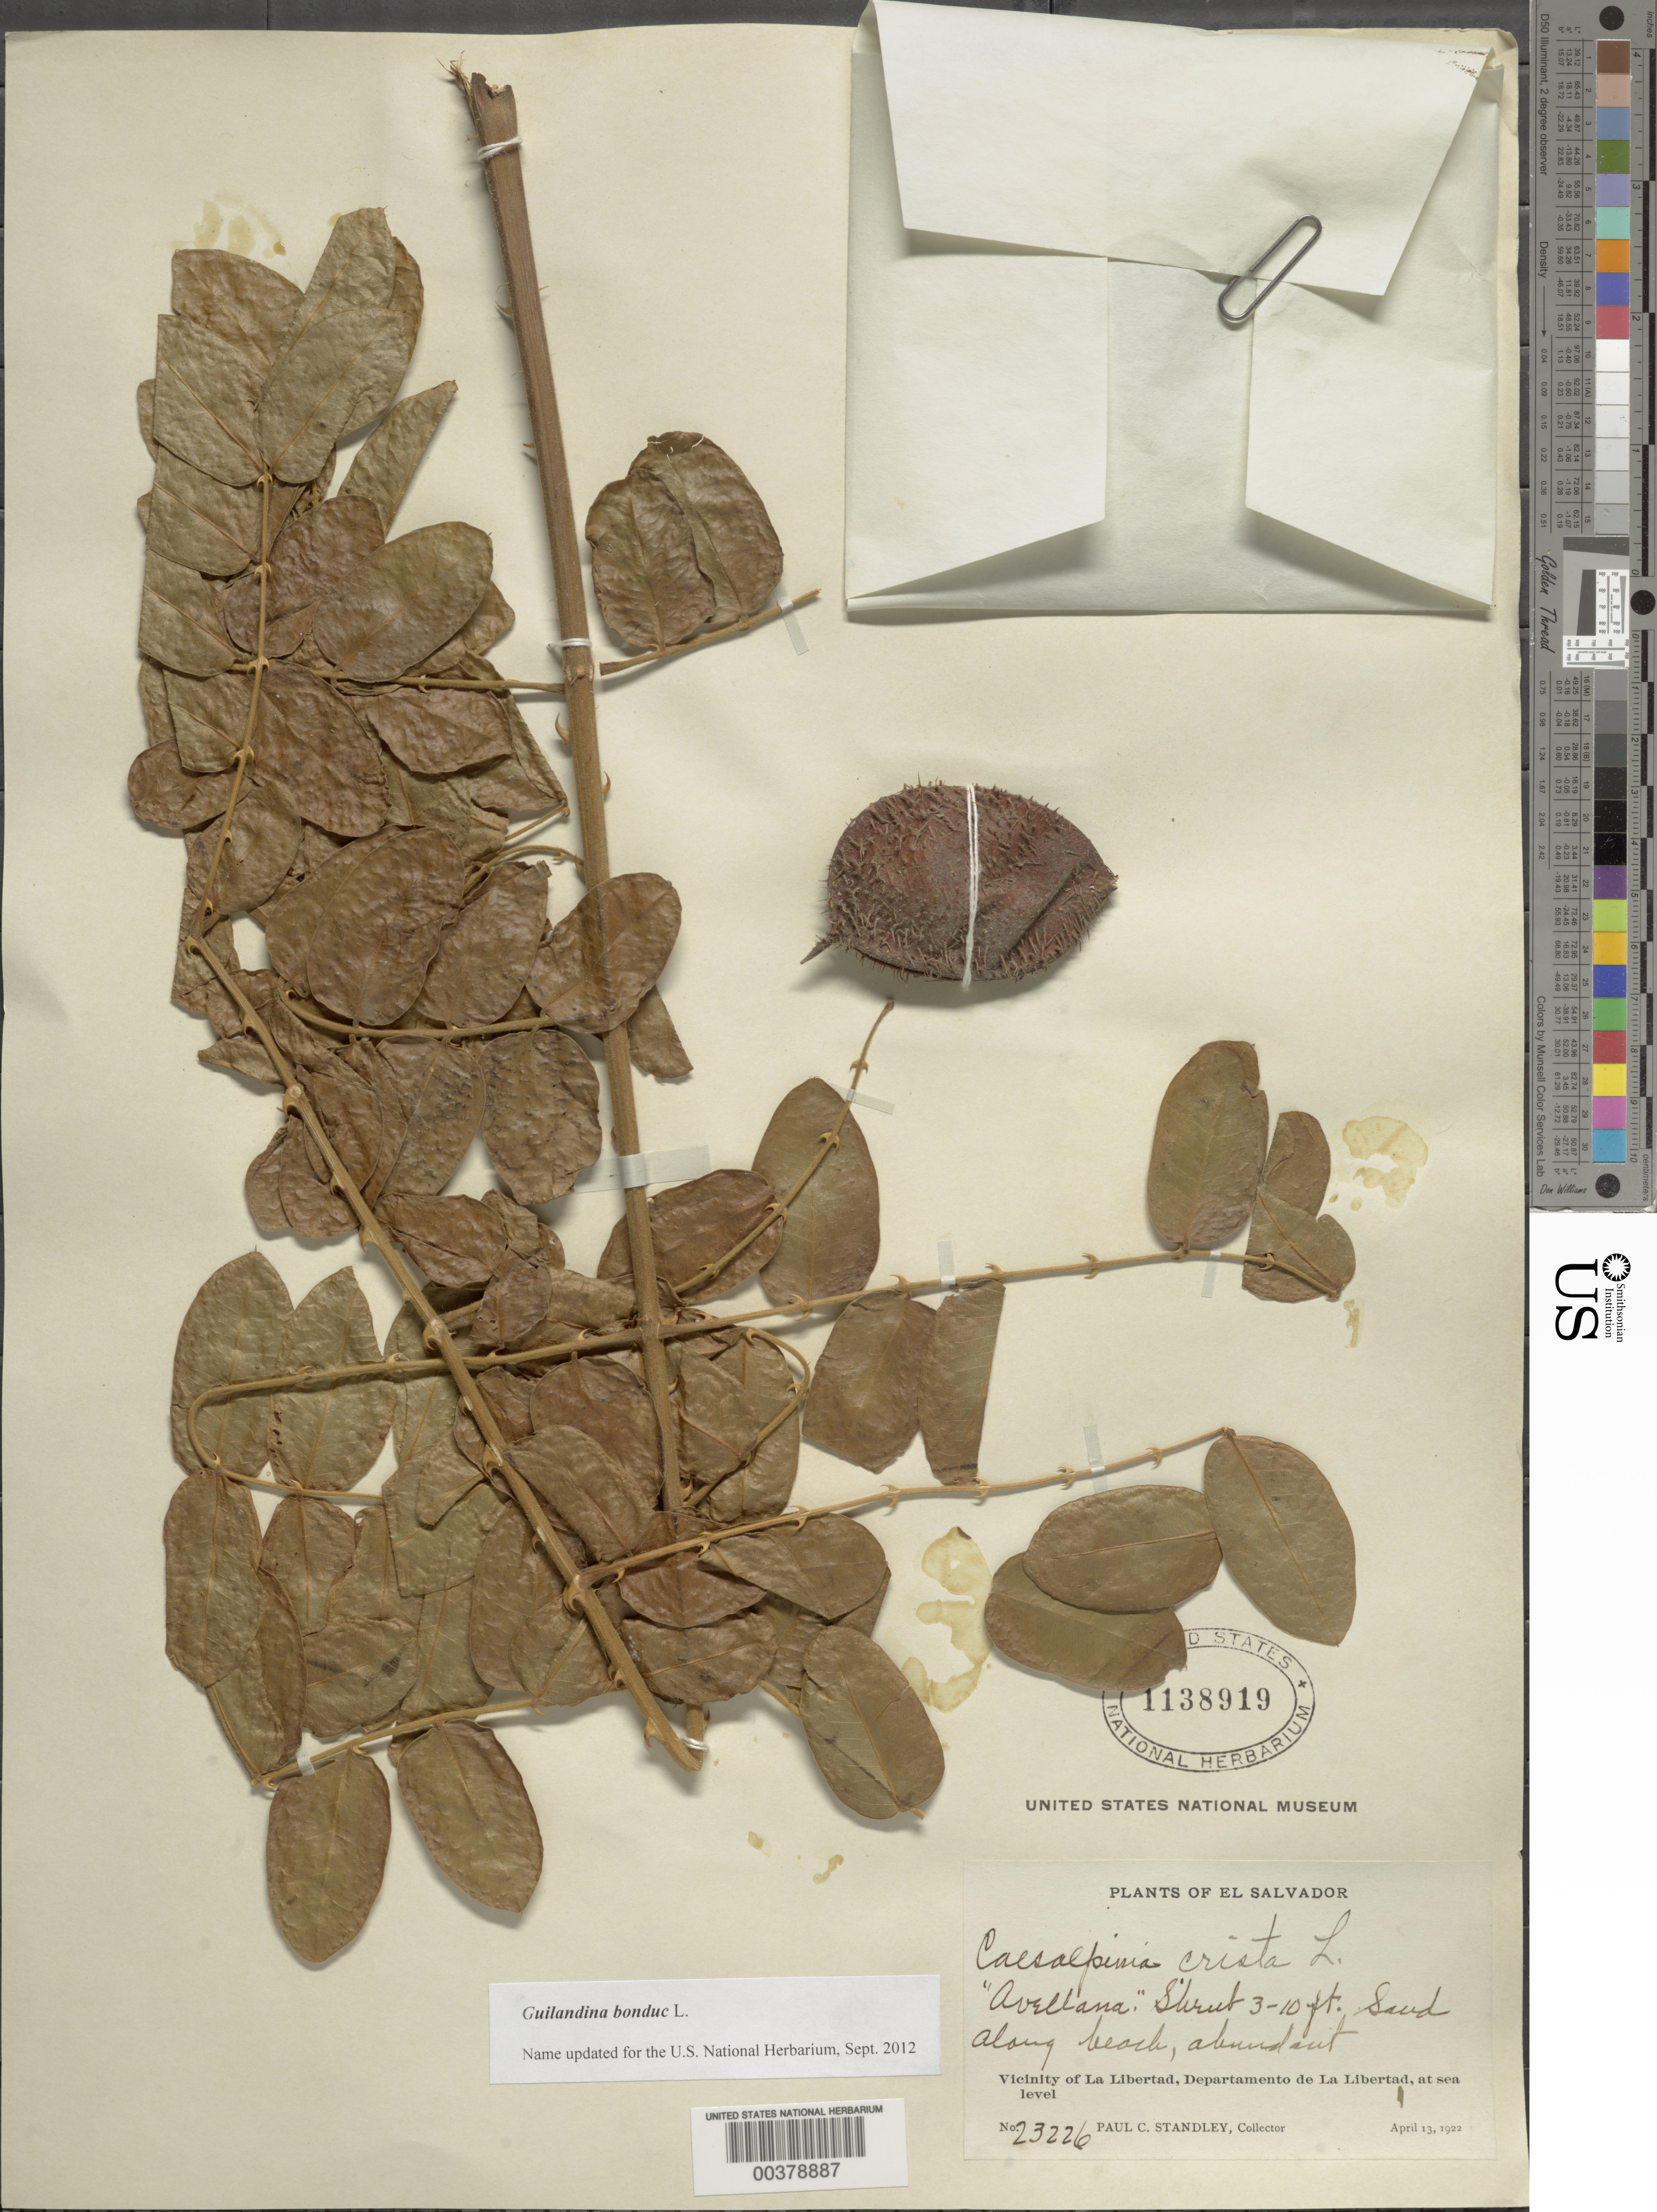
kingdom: Plantae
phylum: Tracheophyta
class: Magnoliopsida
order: Fabales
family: Fabaceae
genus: Guilandina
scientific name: Guilandina bonduc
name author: L.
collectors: P. C. Standley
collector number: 23226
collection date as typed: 13 Apr 1922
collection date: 1922-04-13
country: El Salvador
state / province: La Libertad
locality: Vicinity of la libertad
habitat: Along beach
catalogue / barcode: US 1138919